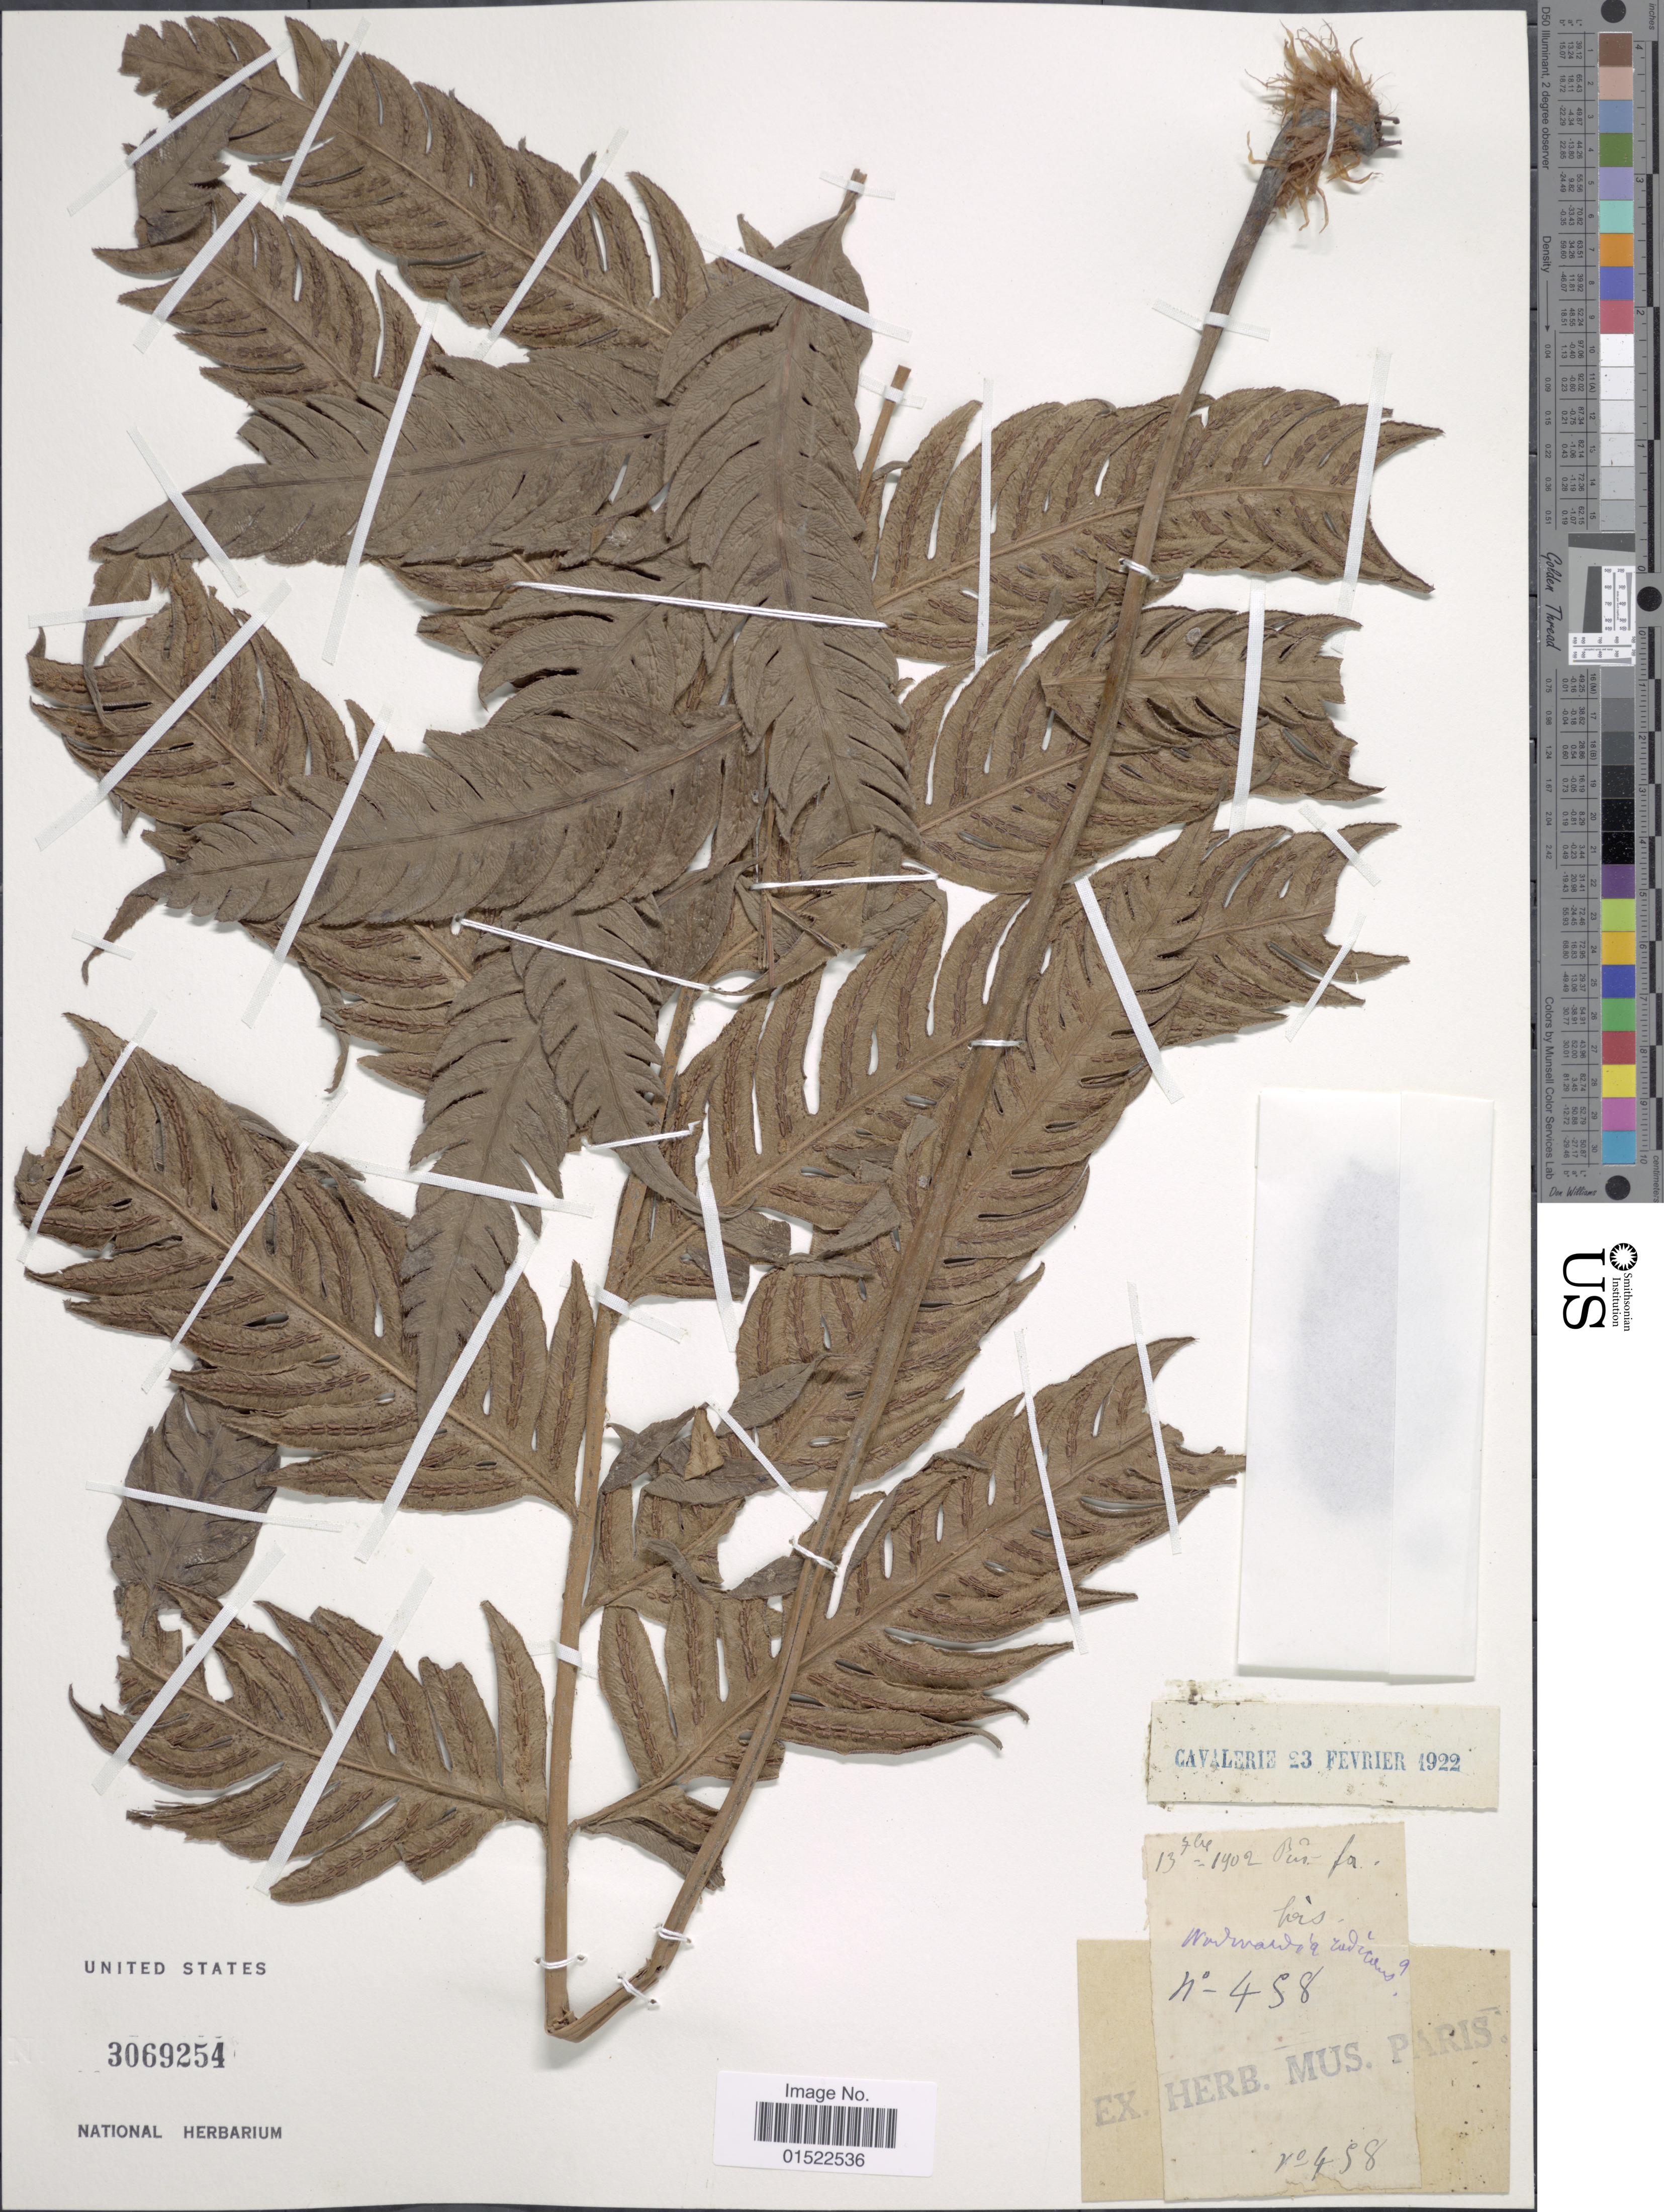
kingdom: Plantae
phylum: Tracheophyta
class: Polypodiopsida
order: Polypodiales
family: Blechnaceae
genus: Woodwardia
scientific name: Woodwardia unigemmata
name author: (Makino) Nakai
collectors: ex herb. Mus. Paris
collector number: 458*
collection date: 1902-02-13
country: China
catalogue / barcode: US 3069254